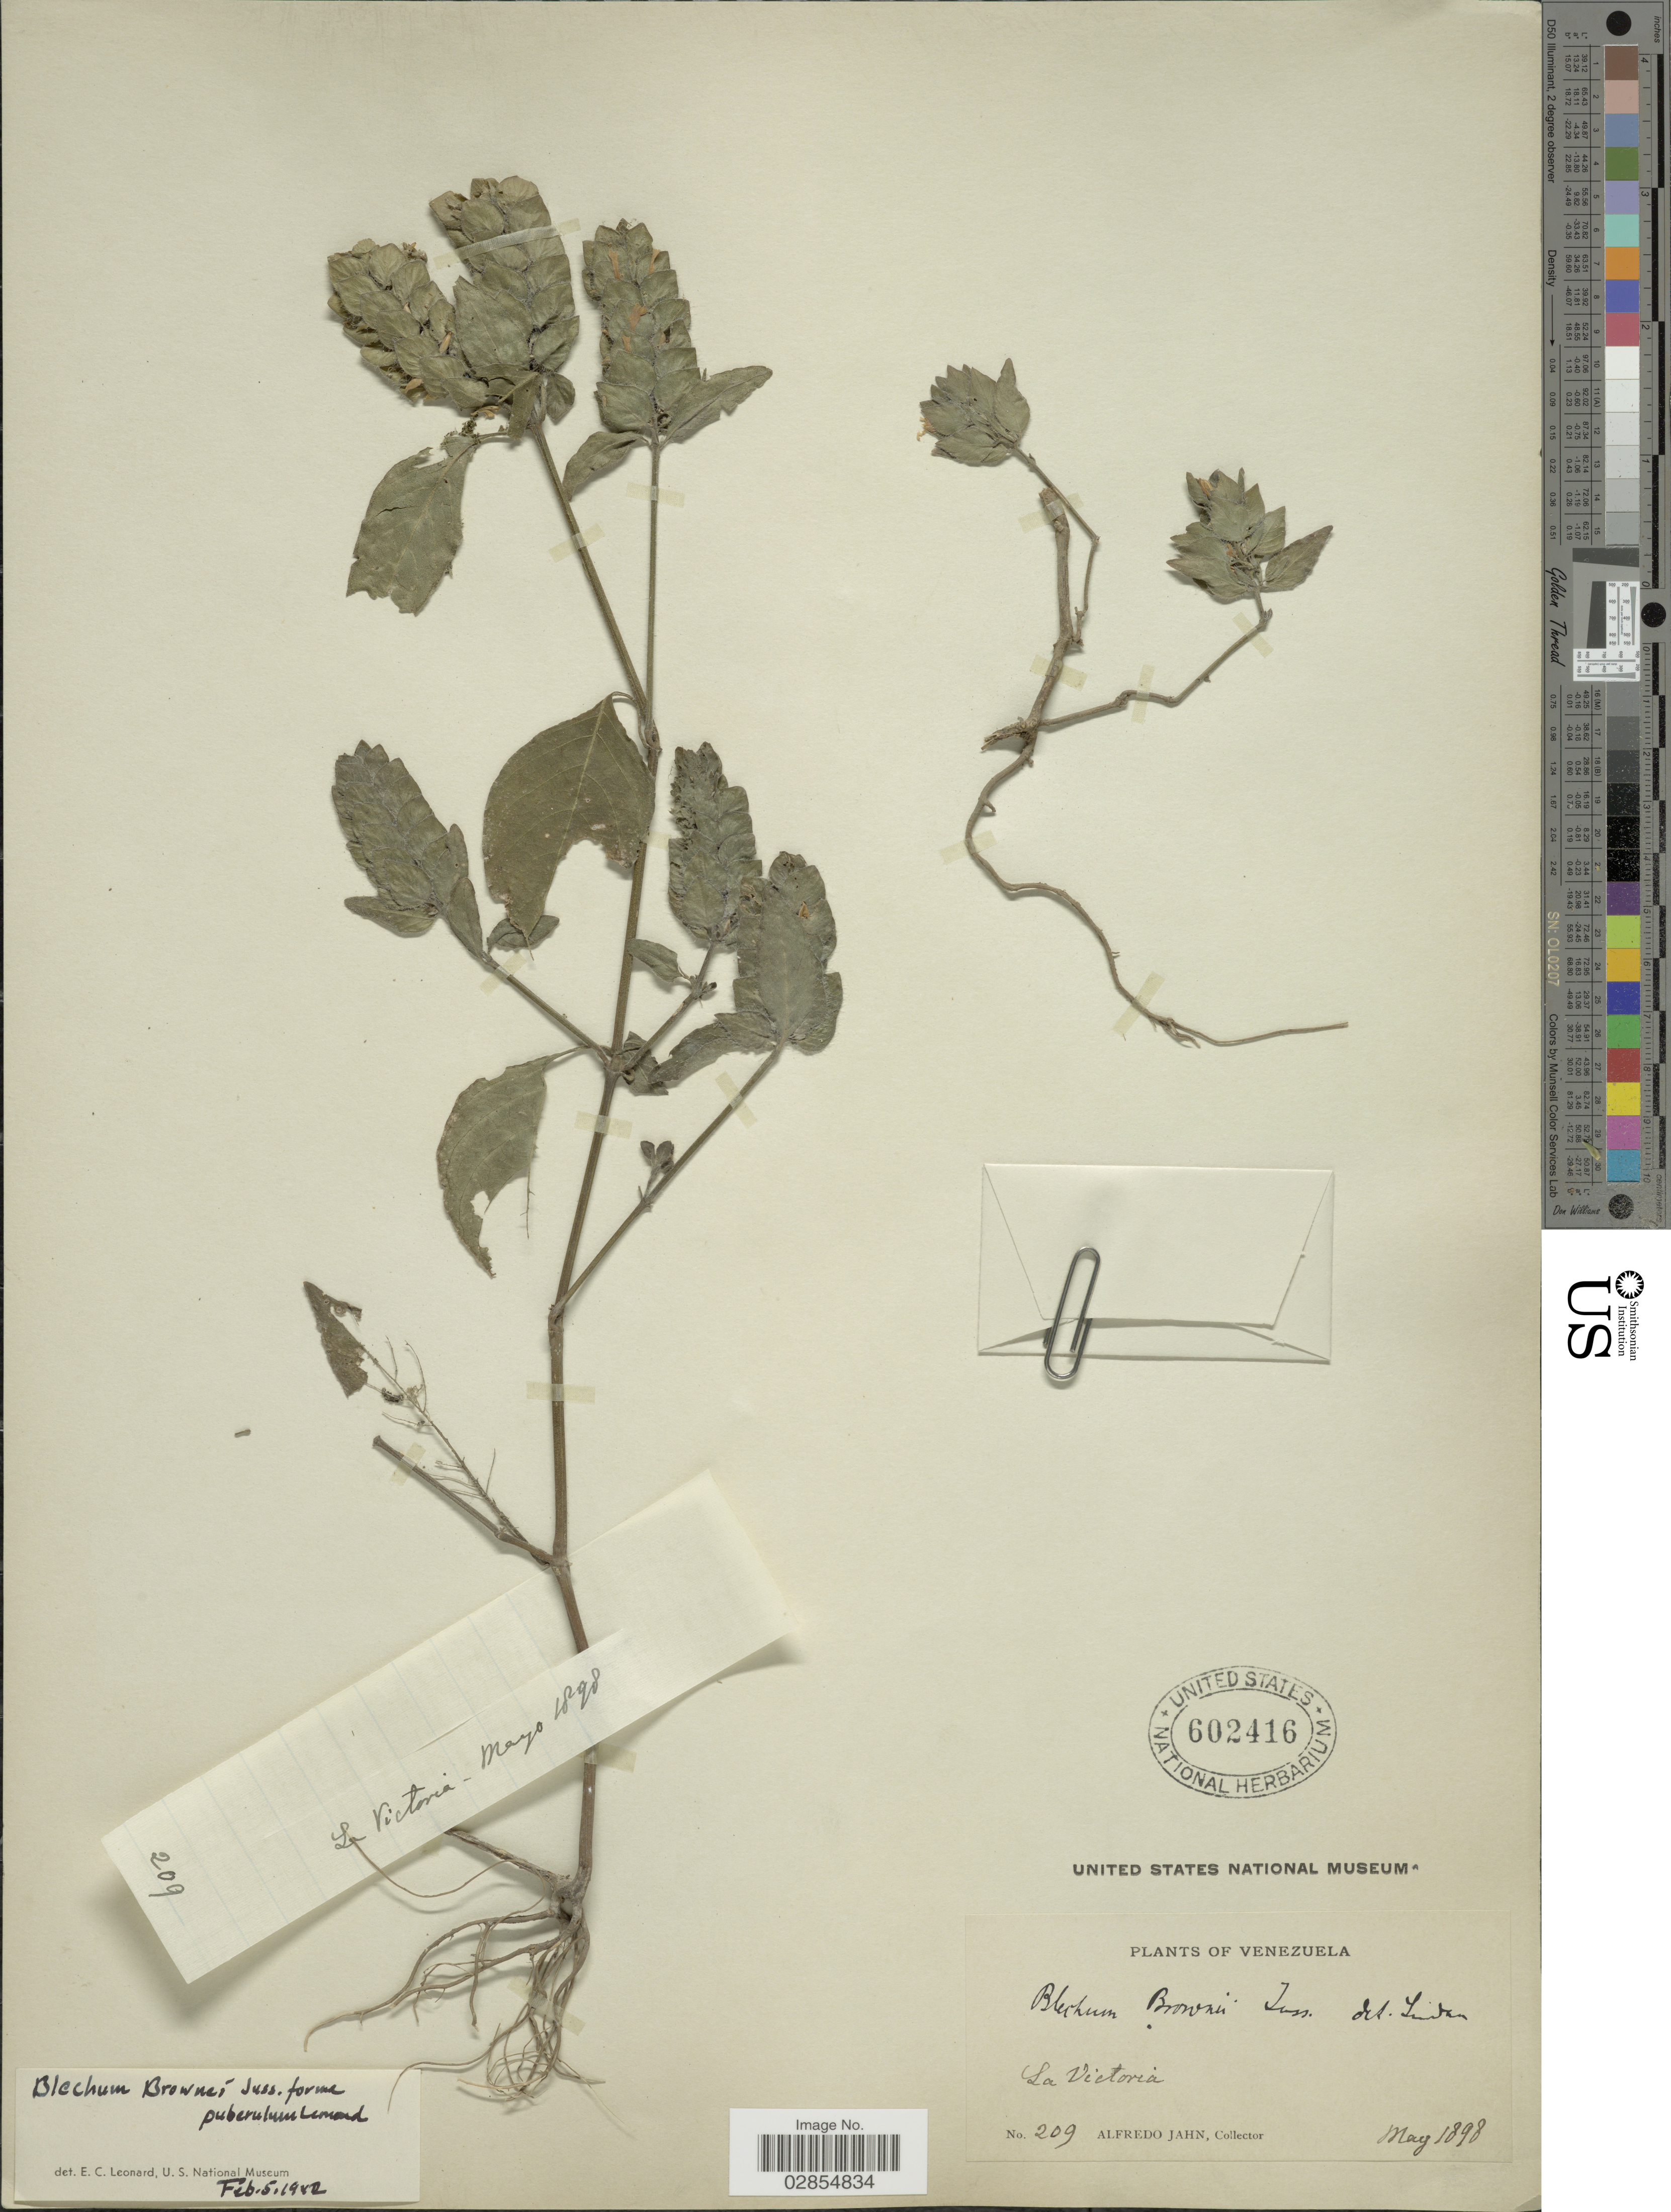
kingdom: Plantae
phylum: Tracheophyta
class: Magnoliopsida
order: Lamiales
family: Acanthaceae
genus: Blechum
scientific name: Blechum pyramidatum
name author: (Lam.) Urb.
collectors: A. Jahn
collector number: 209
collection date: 1898-05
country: Venezuela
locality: La Victoria.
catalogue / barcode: US 602416